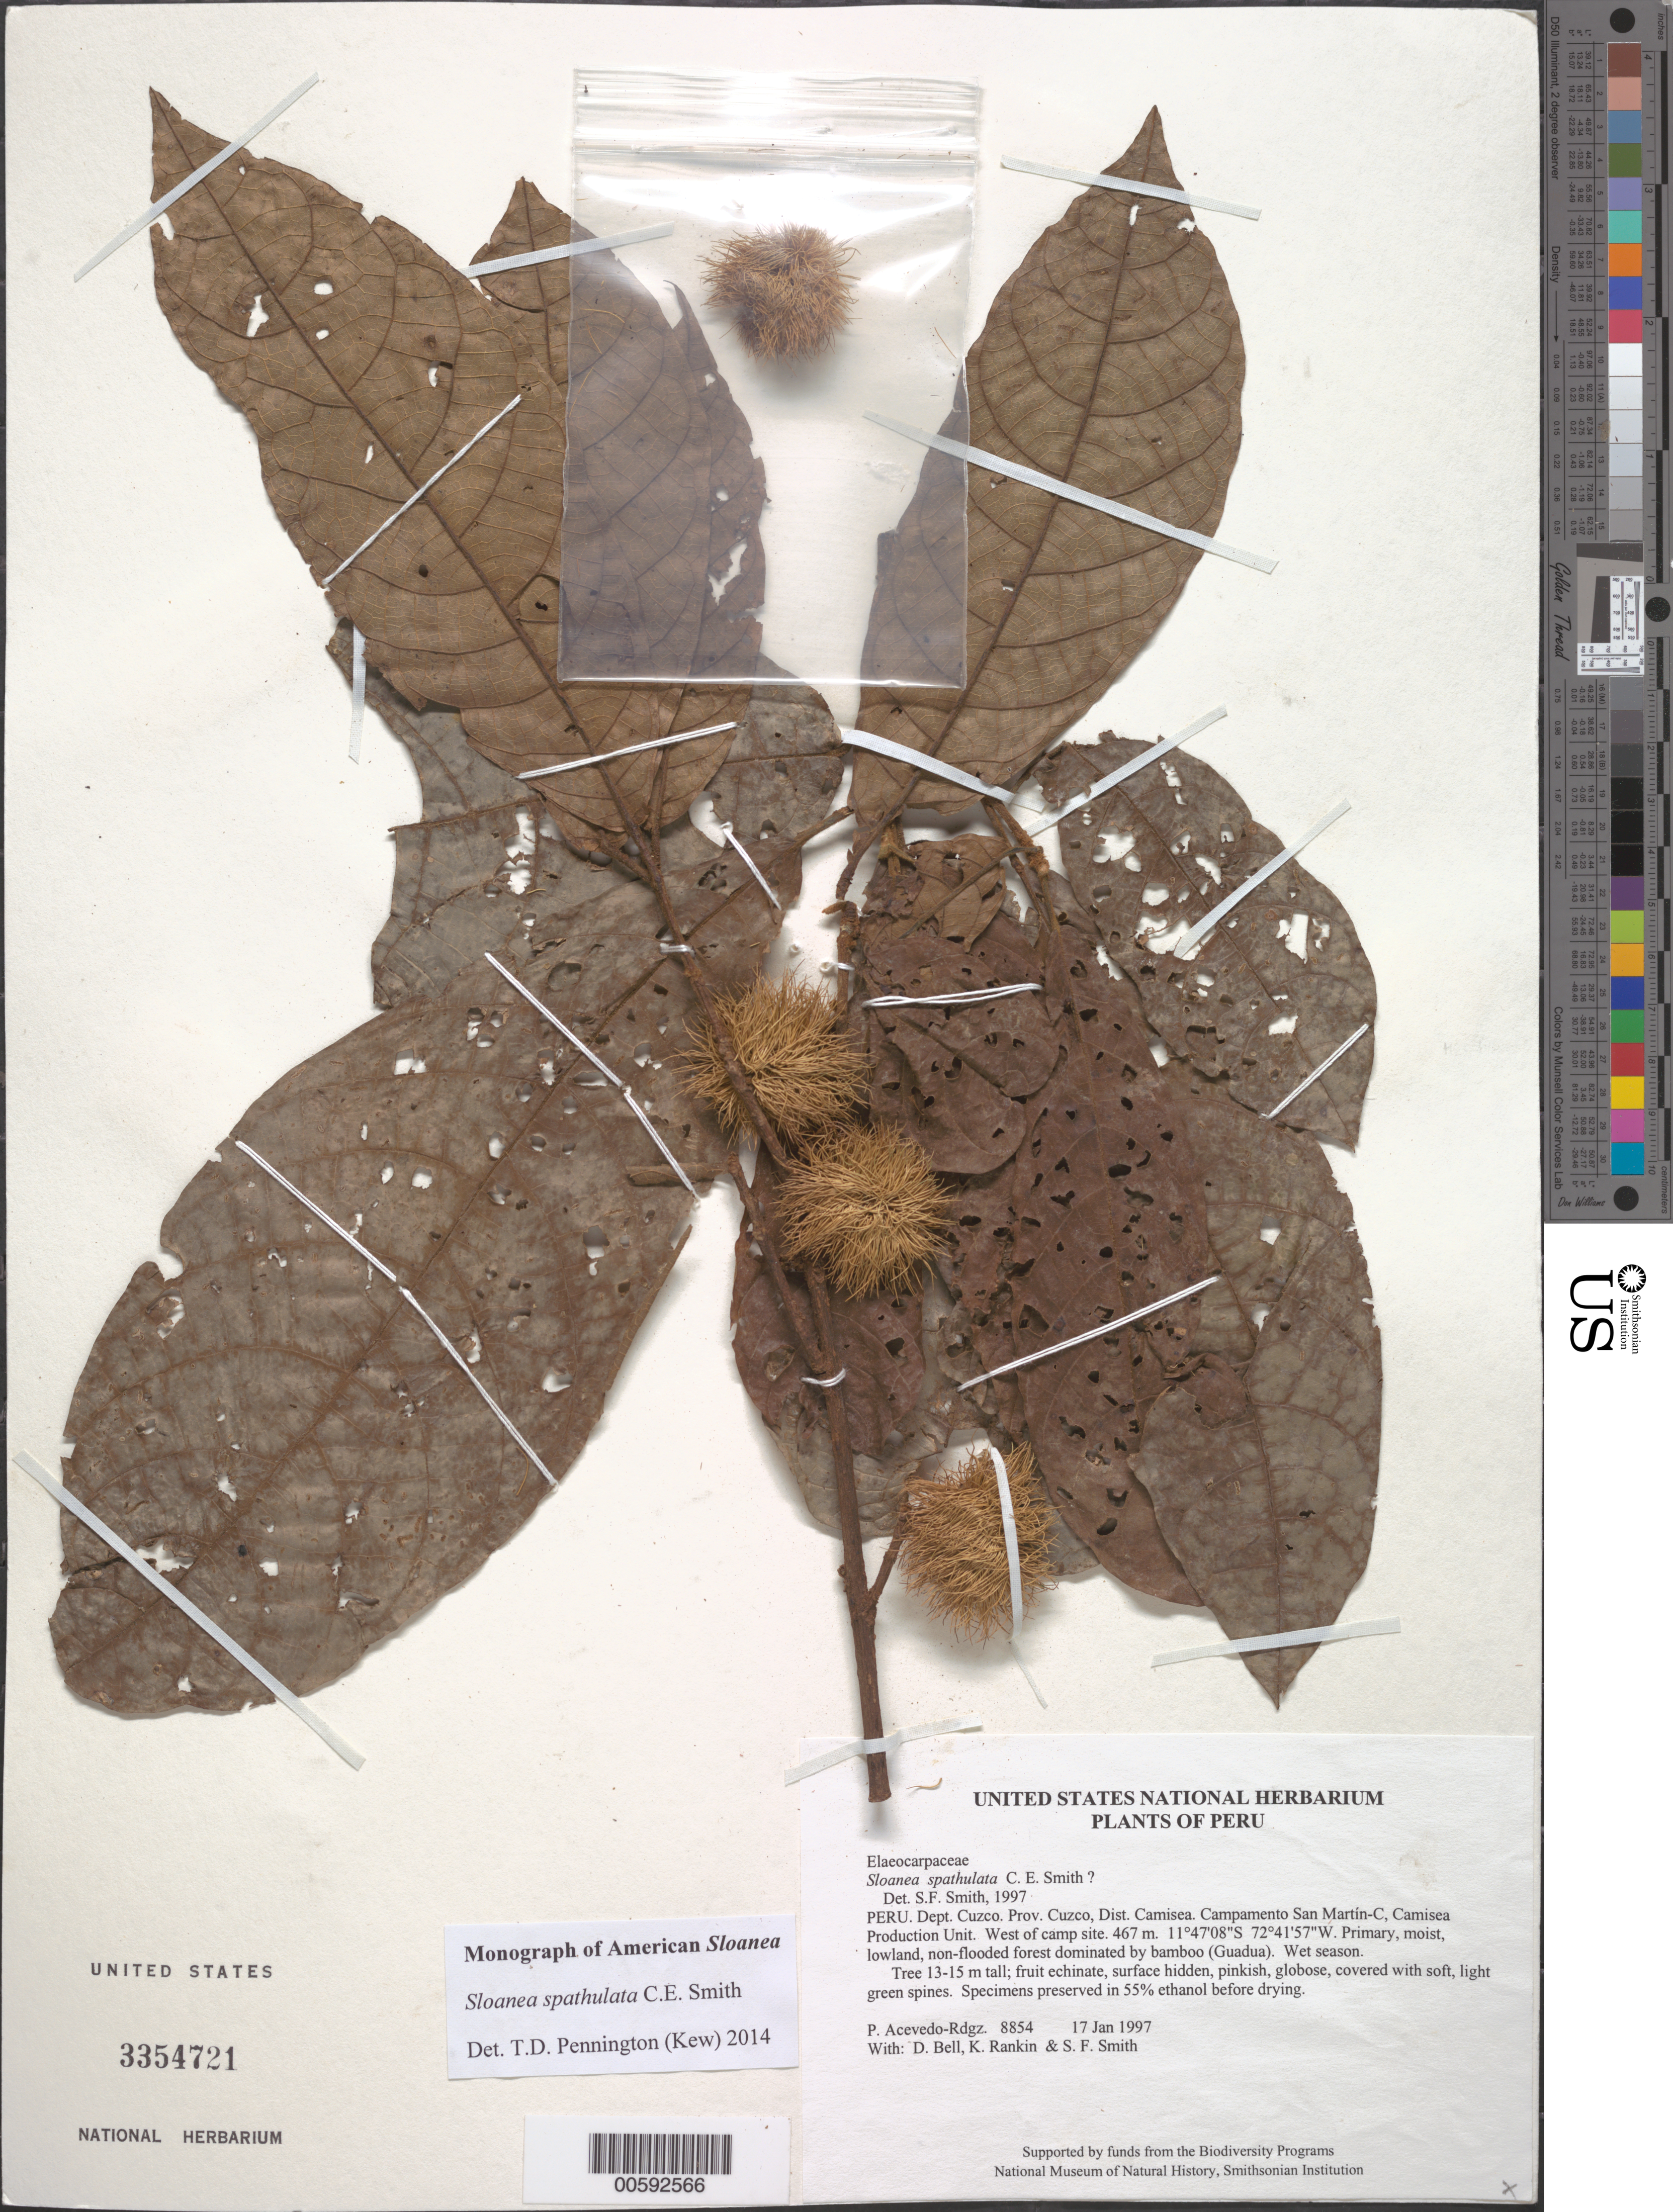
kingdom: Plantae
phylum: Tracheophyta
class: Magnoliopsida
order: Oxalidales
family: Elaeocarpaceae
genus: Sloanea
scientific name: Sloanea spathulata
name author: Earle Sm.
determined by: Smith, Stephen F., (US), NMNH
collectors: P. Acevedo-Rodr., D. A. Bell, K. B. Rankin & S.F. Smith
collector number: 8854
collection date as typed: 17 Jan 1997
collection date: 1997-01-17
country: Peru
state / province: Cusco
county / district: Cusco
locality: Districto Camisea, Campamento San Martín-C, Camisea Production Unit. West of camp site.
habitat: Primary, moist, lowland, non-flooded forest dominated by bamboo (Guadua). Wet season.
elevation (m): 467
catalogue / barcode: US 3354721